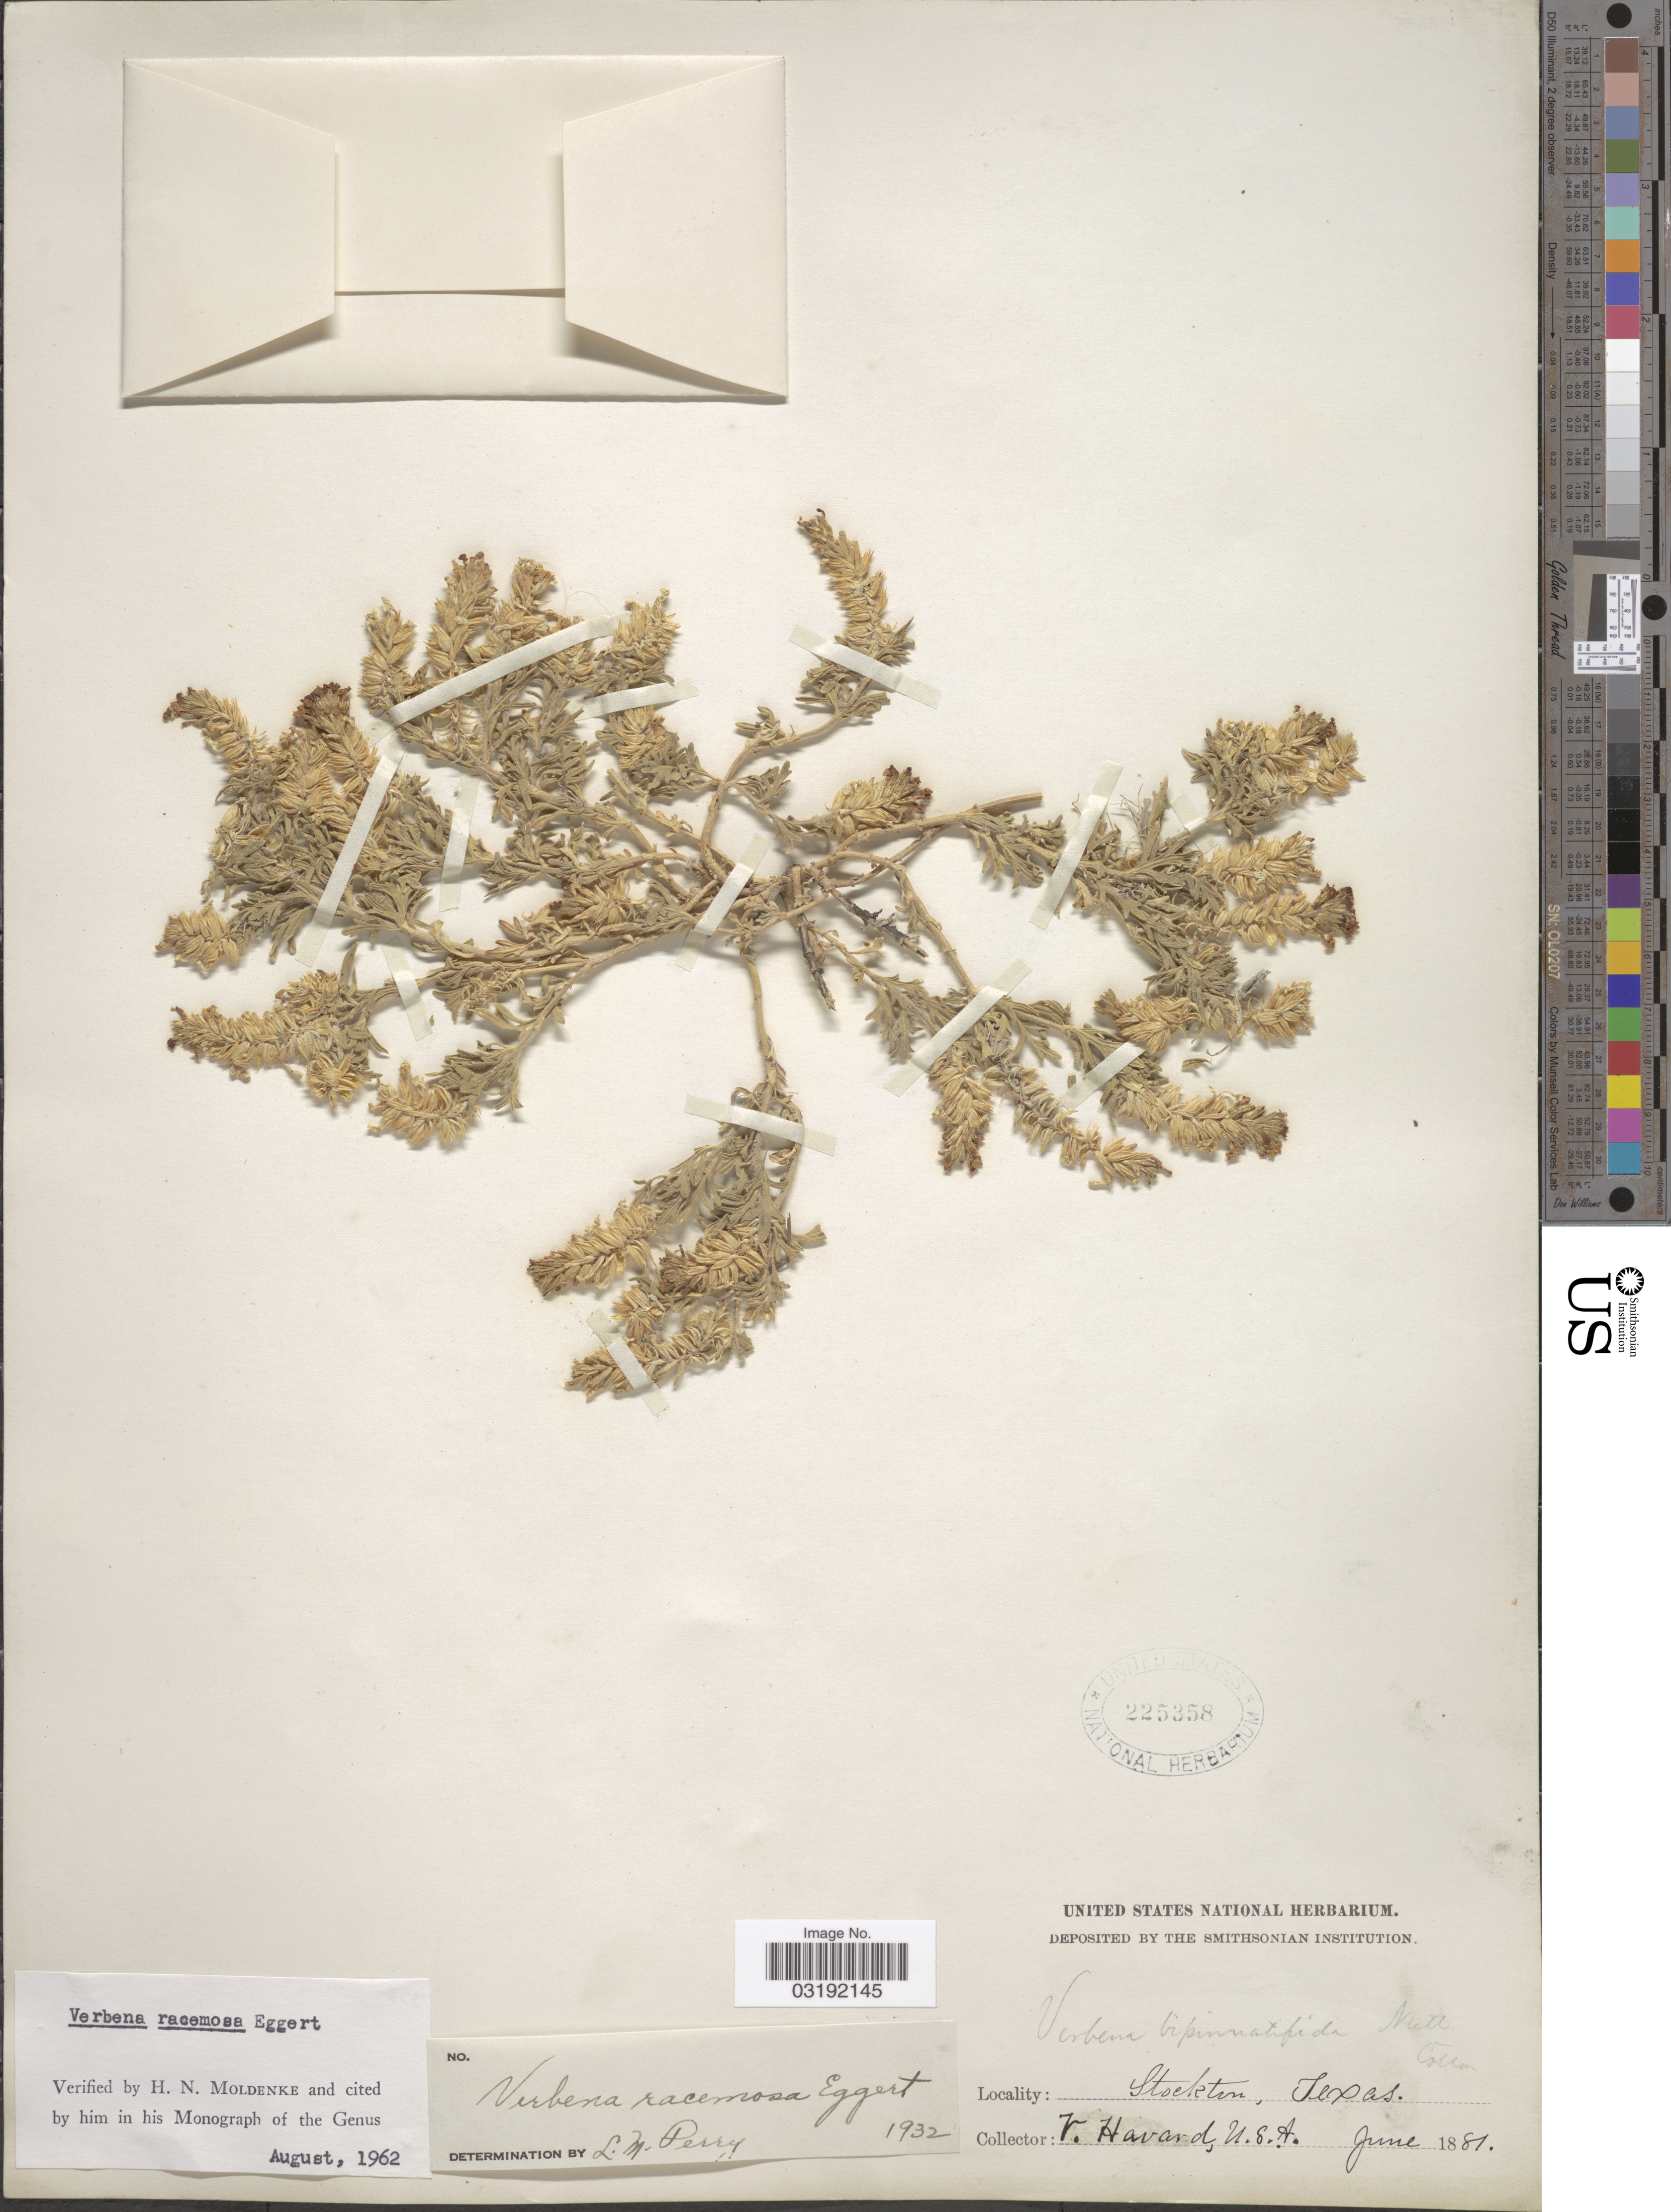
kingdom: Plantae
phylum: Tracheophyta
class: Magnoliopsida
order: Lamiales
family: Verbenaceae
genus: Verbena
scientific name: Verbena racemosa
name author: Eggert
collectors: V. Havard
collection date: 1881-06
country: United States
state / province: Texas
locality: Stockton.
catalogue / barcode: US 225358